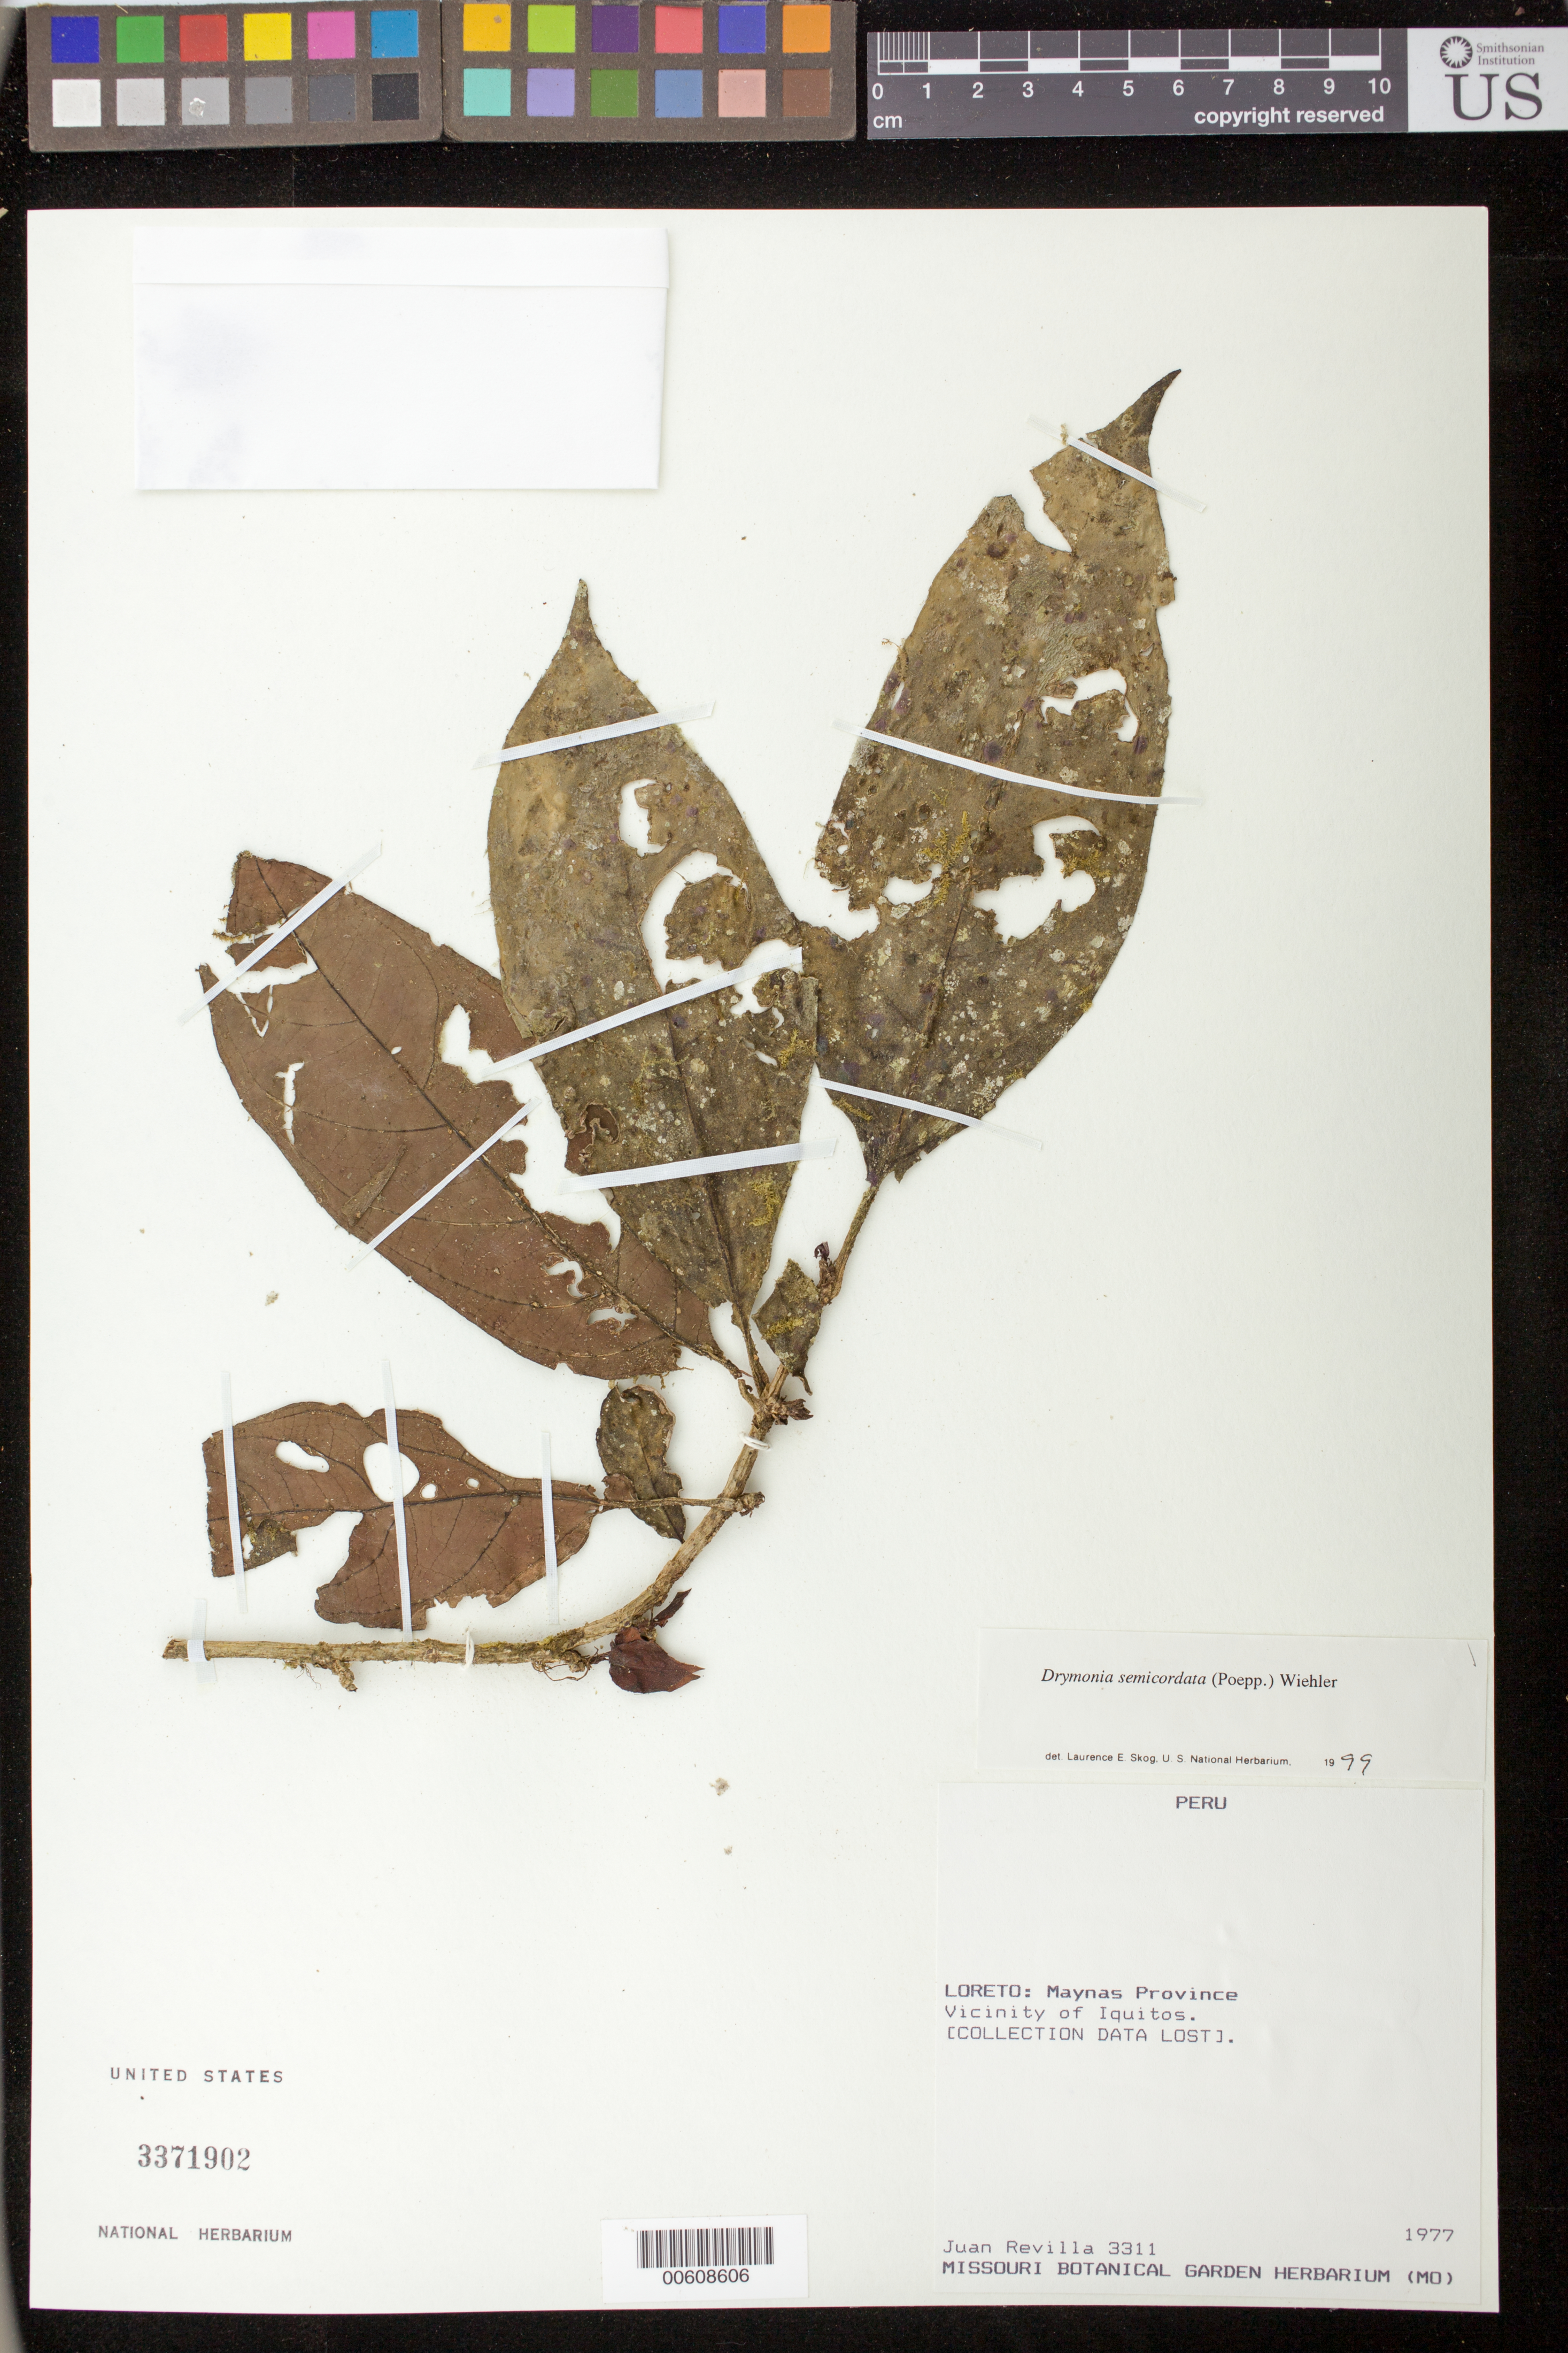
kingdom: Plantae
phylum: Tracheophyta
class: Magnoliopsida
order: Lamiales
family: Gesneriaceae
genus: Drymonia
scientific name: Drymonia semicordata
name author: (Poepp.) Wiehler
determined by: Skog, Laurence E.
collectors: J. Revilla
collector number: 3311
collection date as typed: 1977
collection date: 1977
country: Peru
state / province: Loreto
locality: Prov. Maynas; vicinity of Iquitos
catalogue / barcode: US 3371902